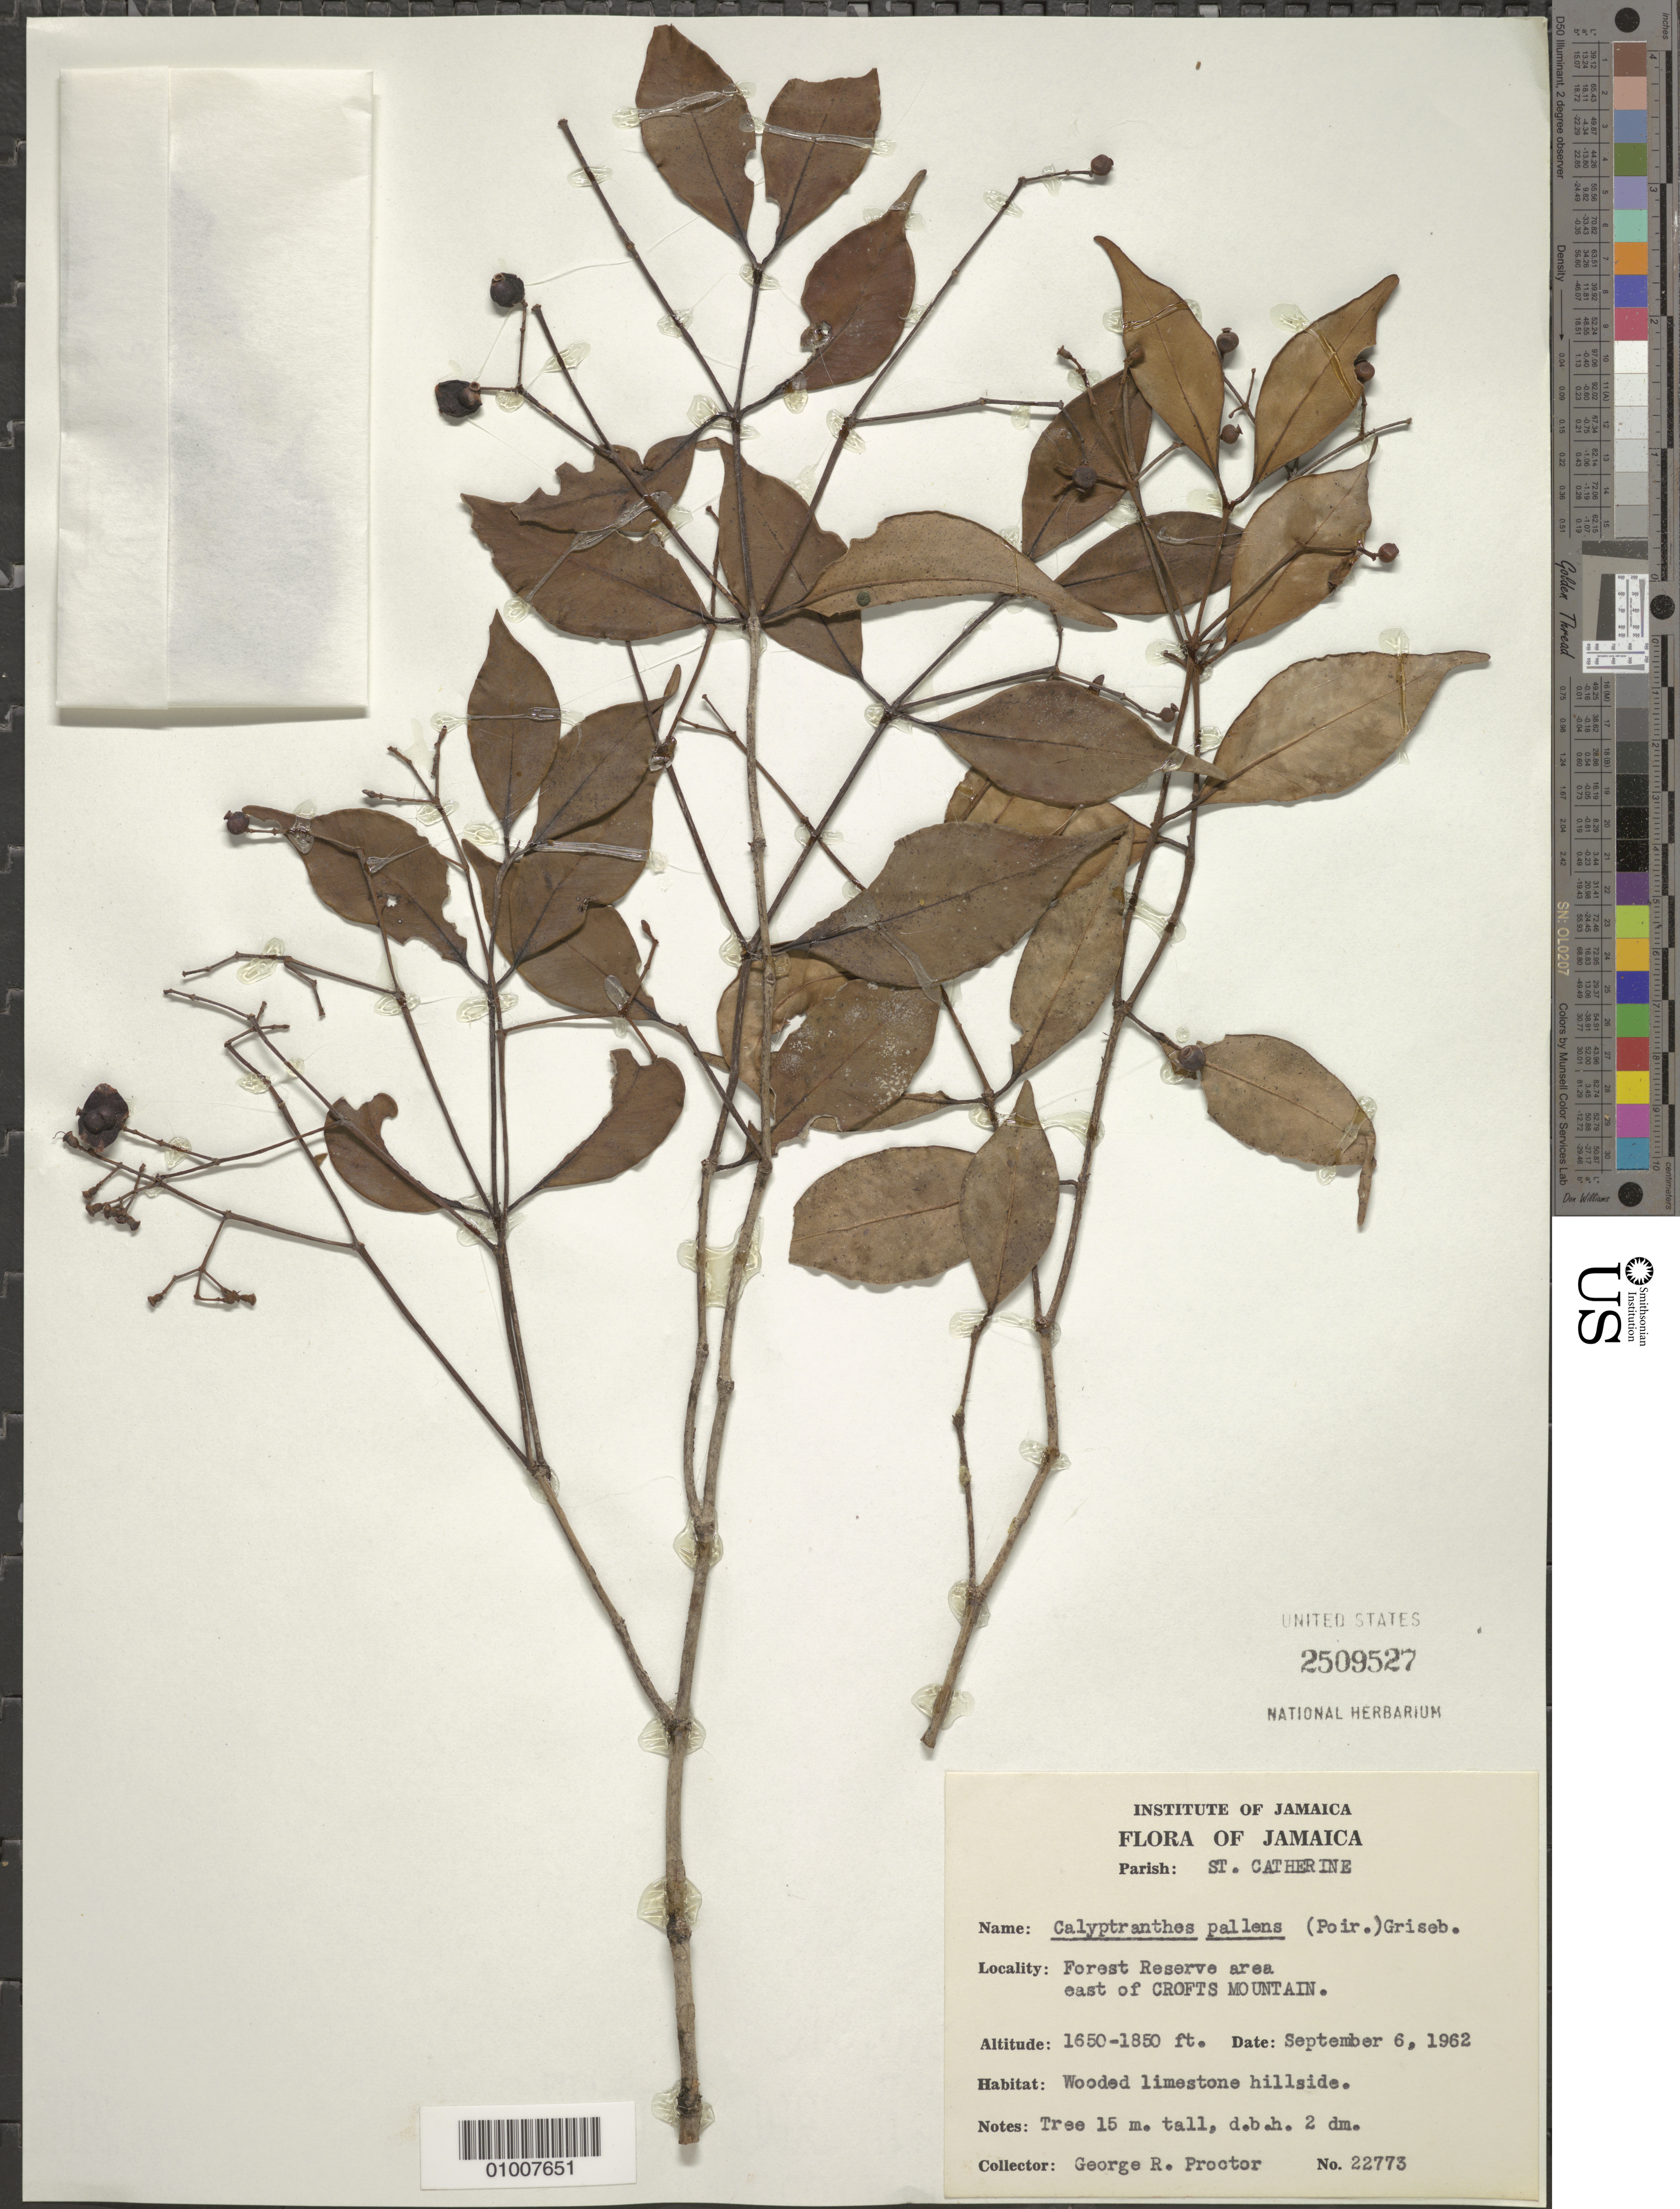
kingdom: Plantae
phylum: Tracheophyta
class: Magnoliopsida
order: Myrtales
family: Myrtaceae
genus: Myrcia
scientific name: Myrcia neopallens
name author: A.R. Lourenço & E. Lucas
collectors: G. R. Proctor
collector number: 22773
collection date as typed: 06 Sep 1962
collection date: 1962-09-06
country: Jamaica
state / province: Saint Catherine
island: Jamaica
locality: Forest Reserve area east of Crofts Mountain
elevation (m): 503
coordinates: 0 N, 0 E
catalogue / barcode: US 2509527